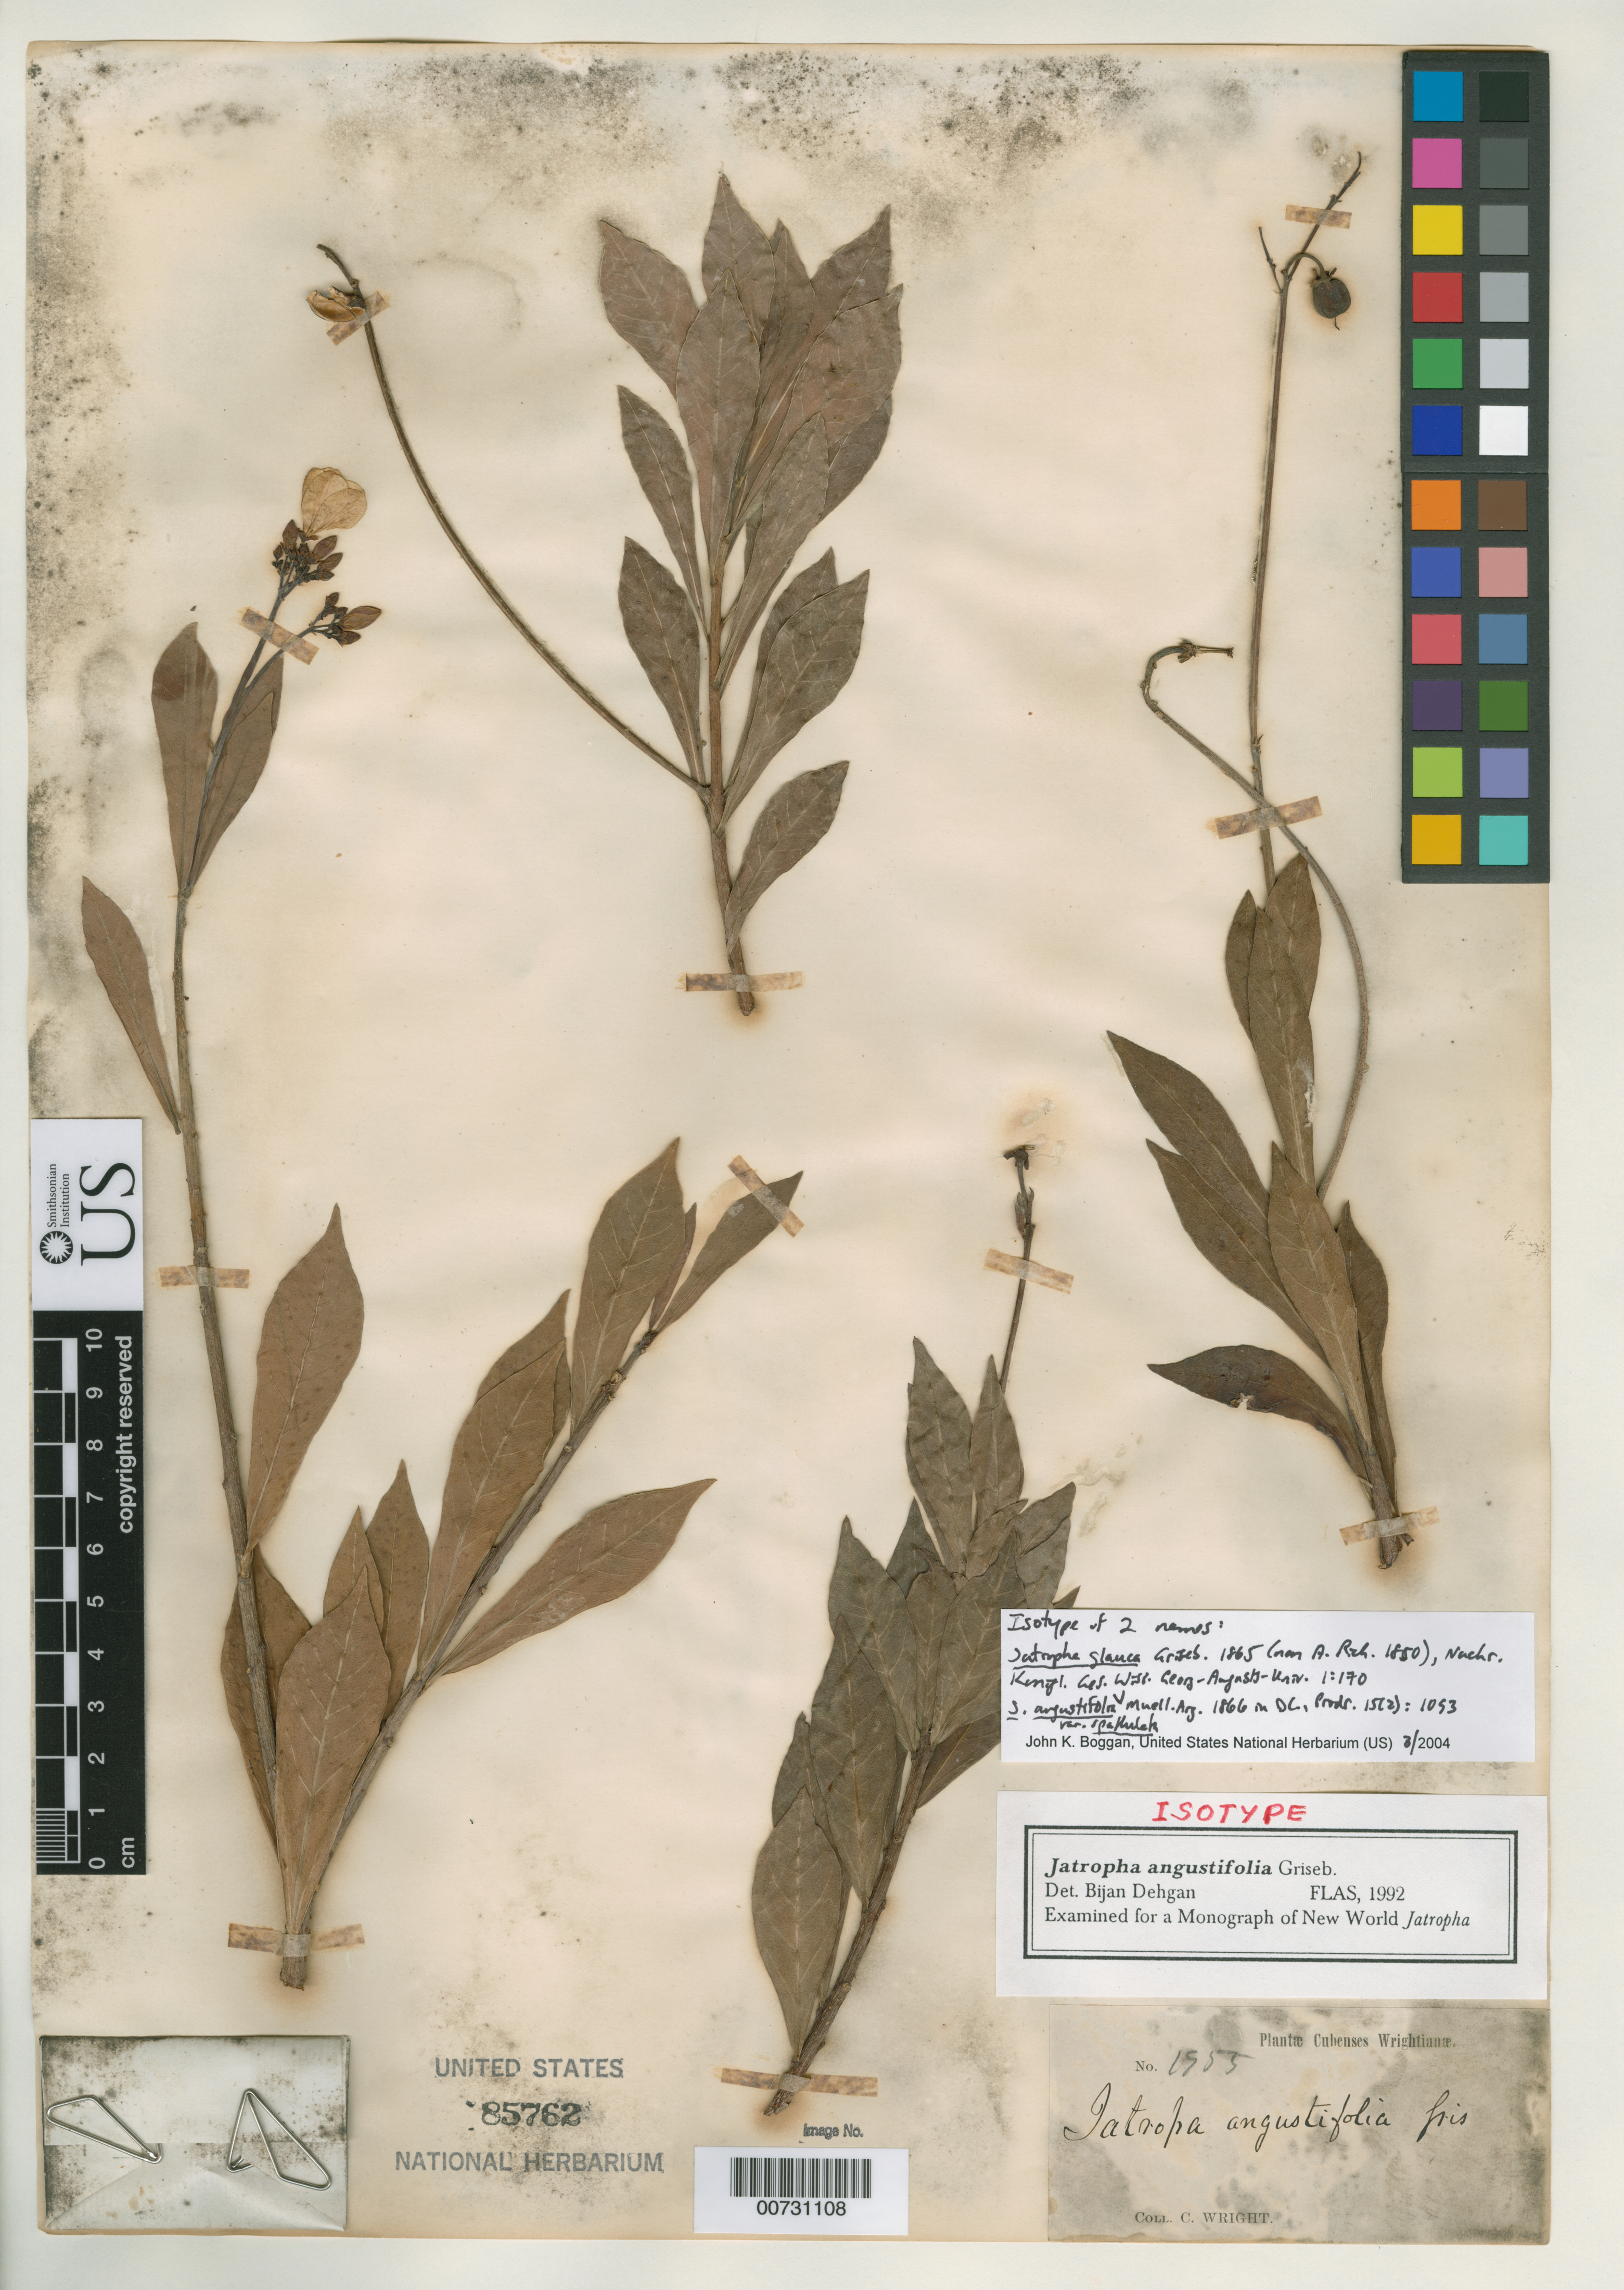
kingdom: Plantae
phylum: Tracheophyta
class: Magnoliopsida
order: Malpighiales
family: Euphorbiaceae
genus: Jatropha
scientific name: Jatropha glauca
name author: Griseb.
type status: Isotype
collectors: C. Wright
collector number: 1955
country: Cuba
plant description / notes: Also an isotype of Jatropha angustifolia var. spathulata Muell. Arg.; Also an isotype of Jatropha glauca Griseb. (non A. Rich 1850).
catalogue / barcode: US 85762